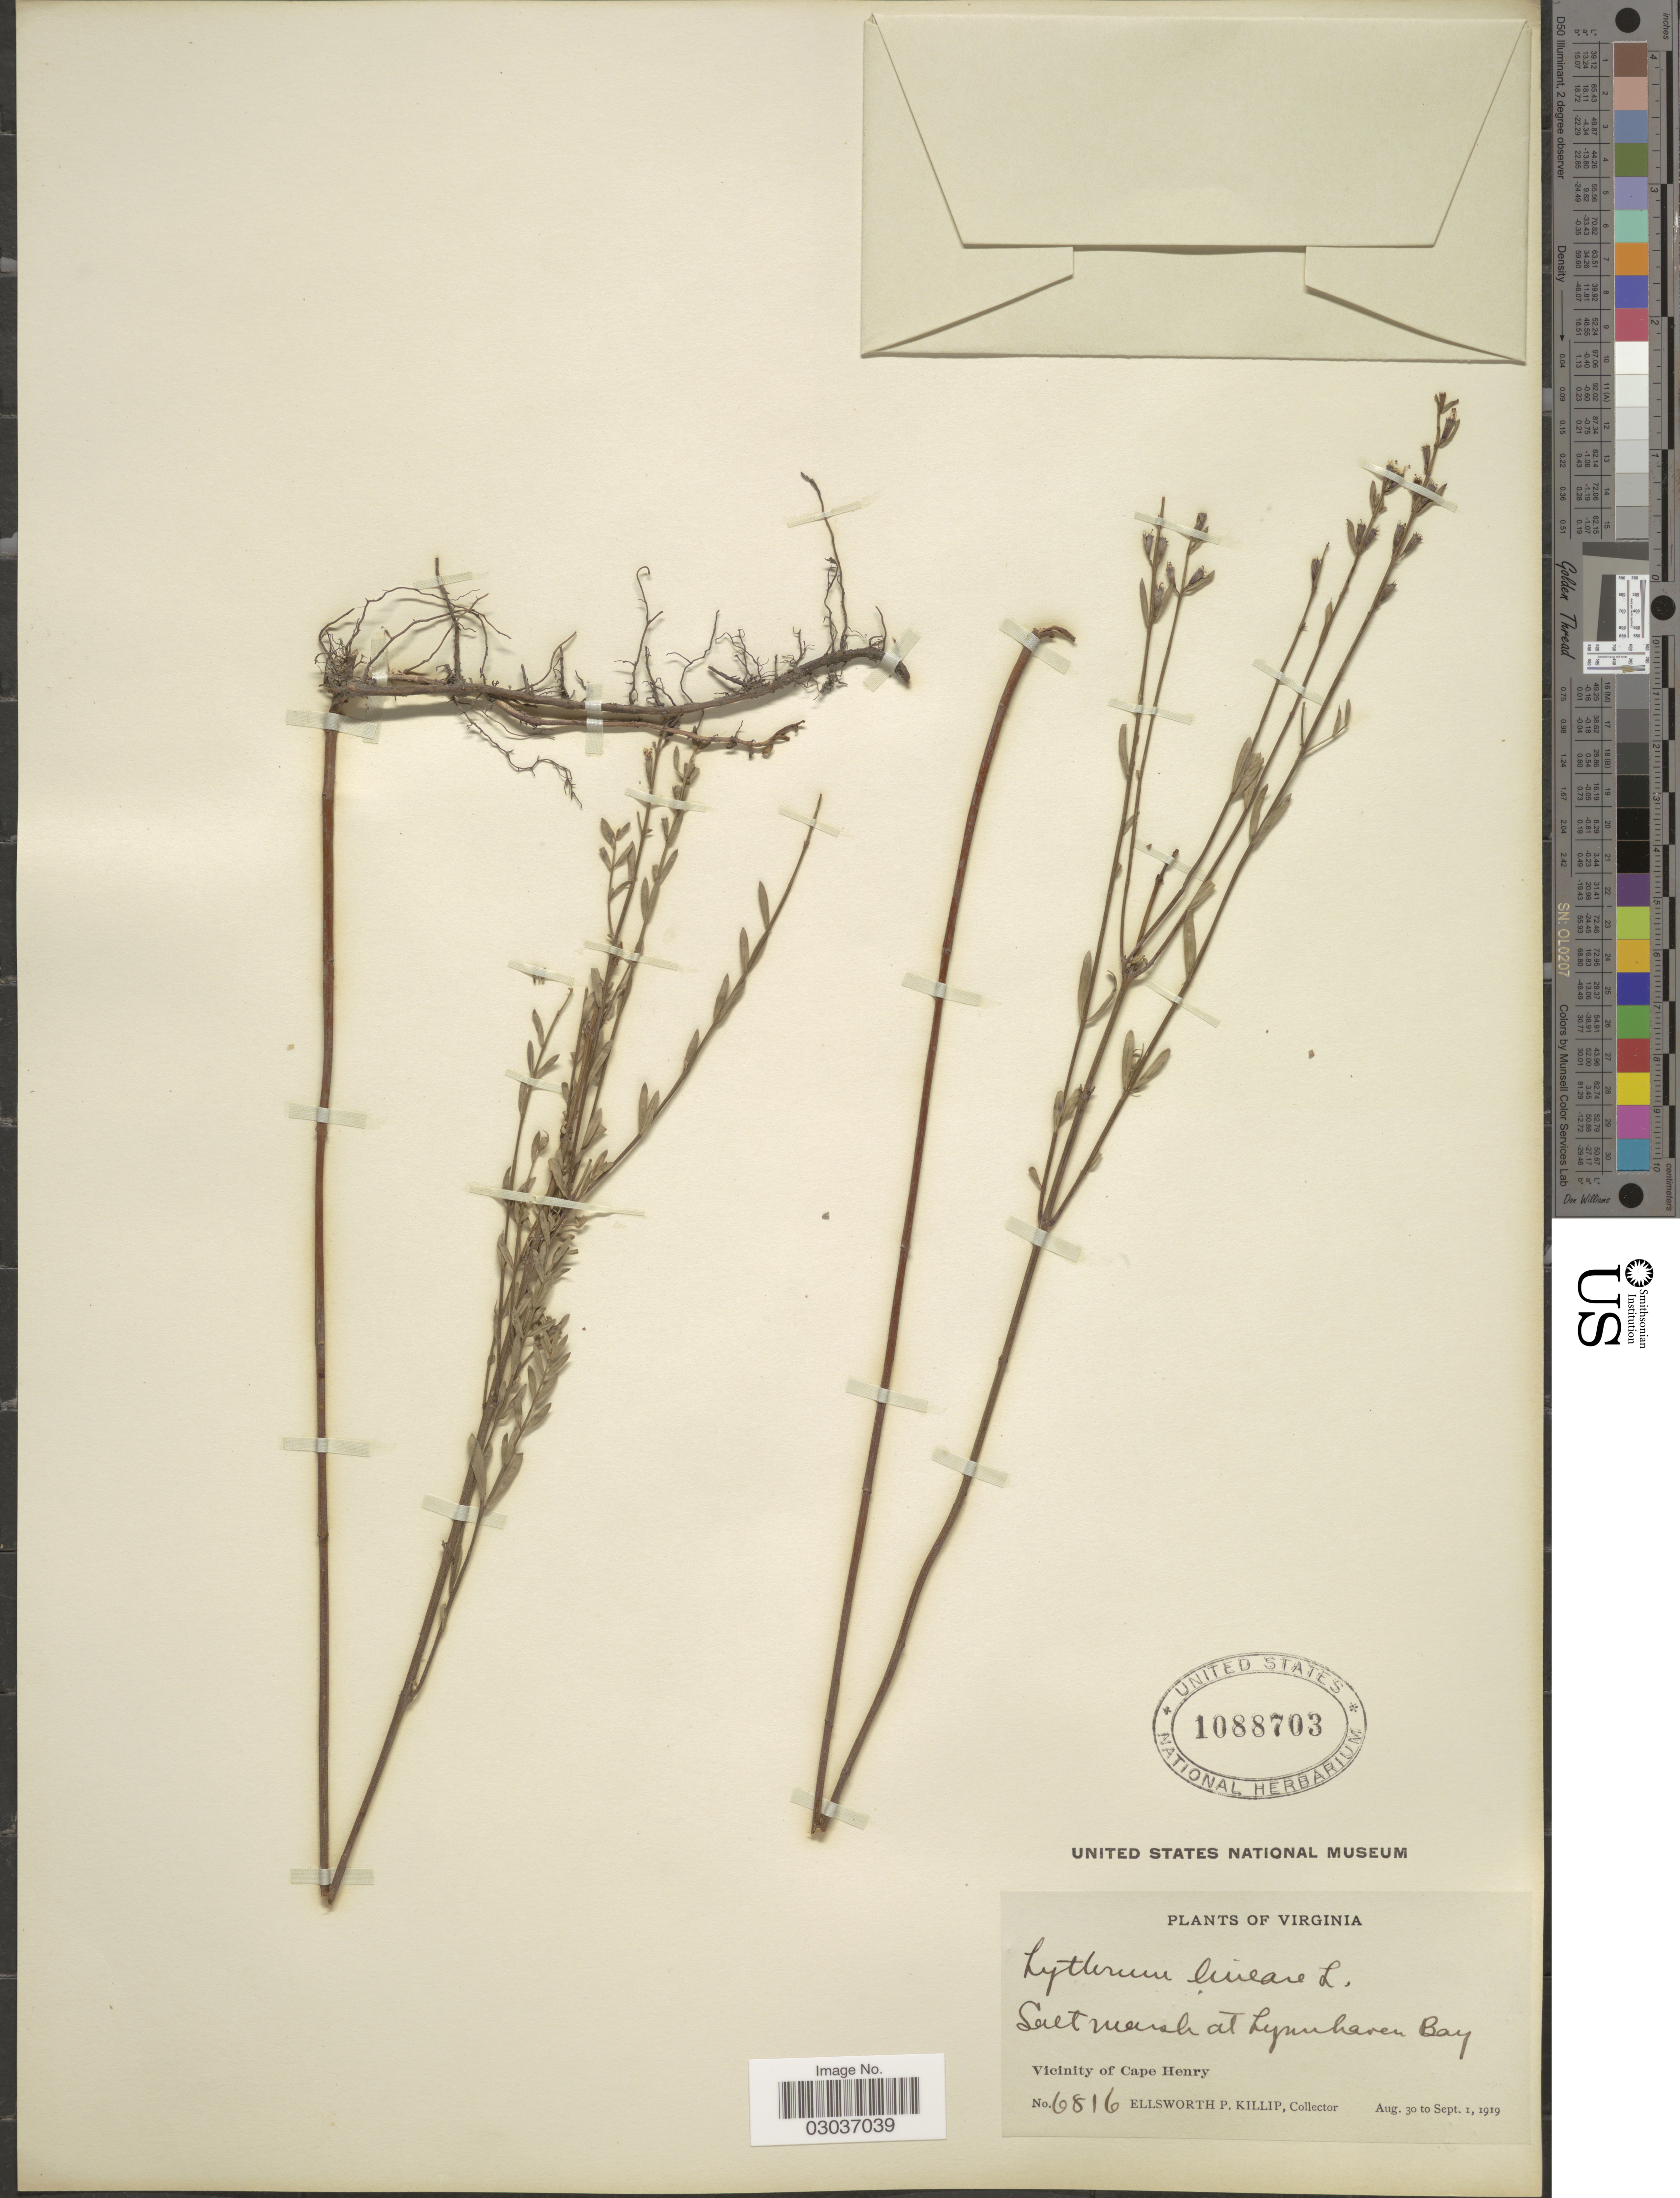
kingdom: Plantae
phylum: Tracheophyta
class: Magnoliopsida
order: Myrtales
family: Lythraceae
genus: Lythrum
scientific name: Lythrum lineare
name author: L.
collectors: E. P. Killip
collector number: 6816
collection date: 1919-08-30/1919-09-01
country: United States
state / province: Virginia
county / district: City of Virginia Beach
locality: Salt marshes at Lynnhaven Bay, Vicinity of Cape Henry.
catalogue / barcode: US 1088703